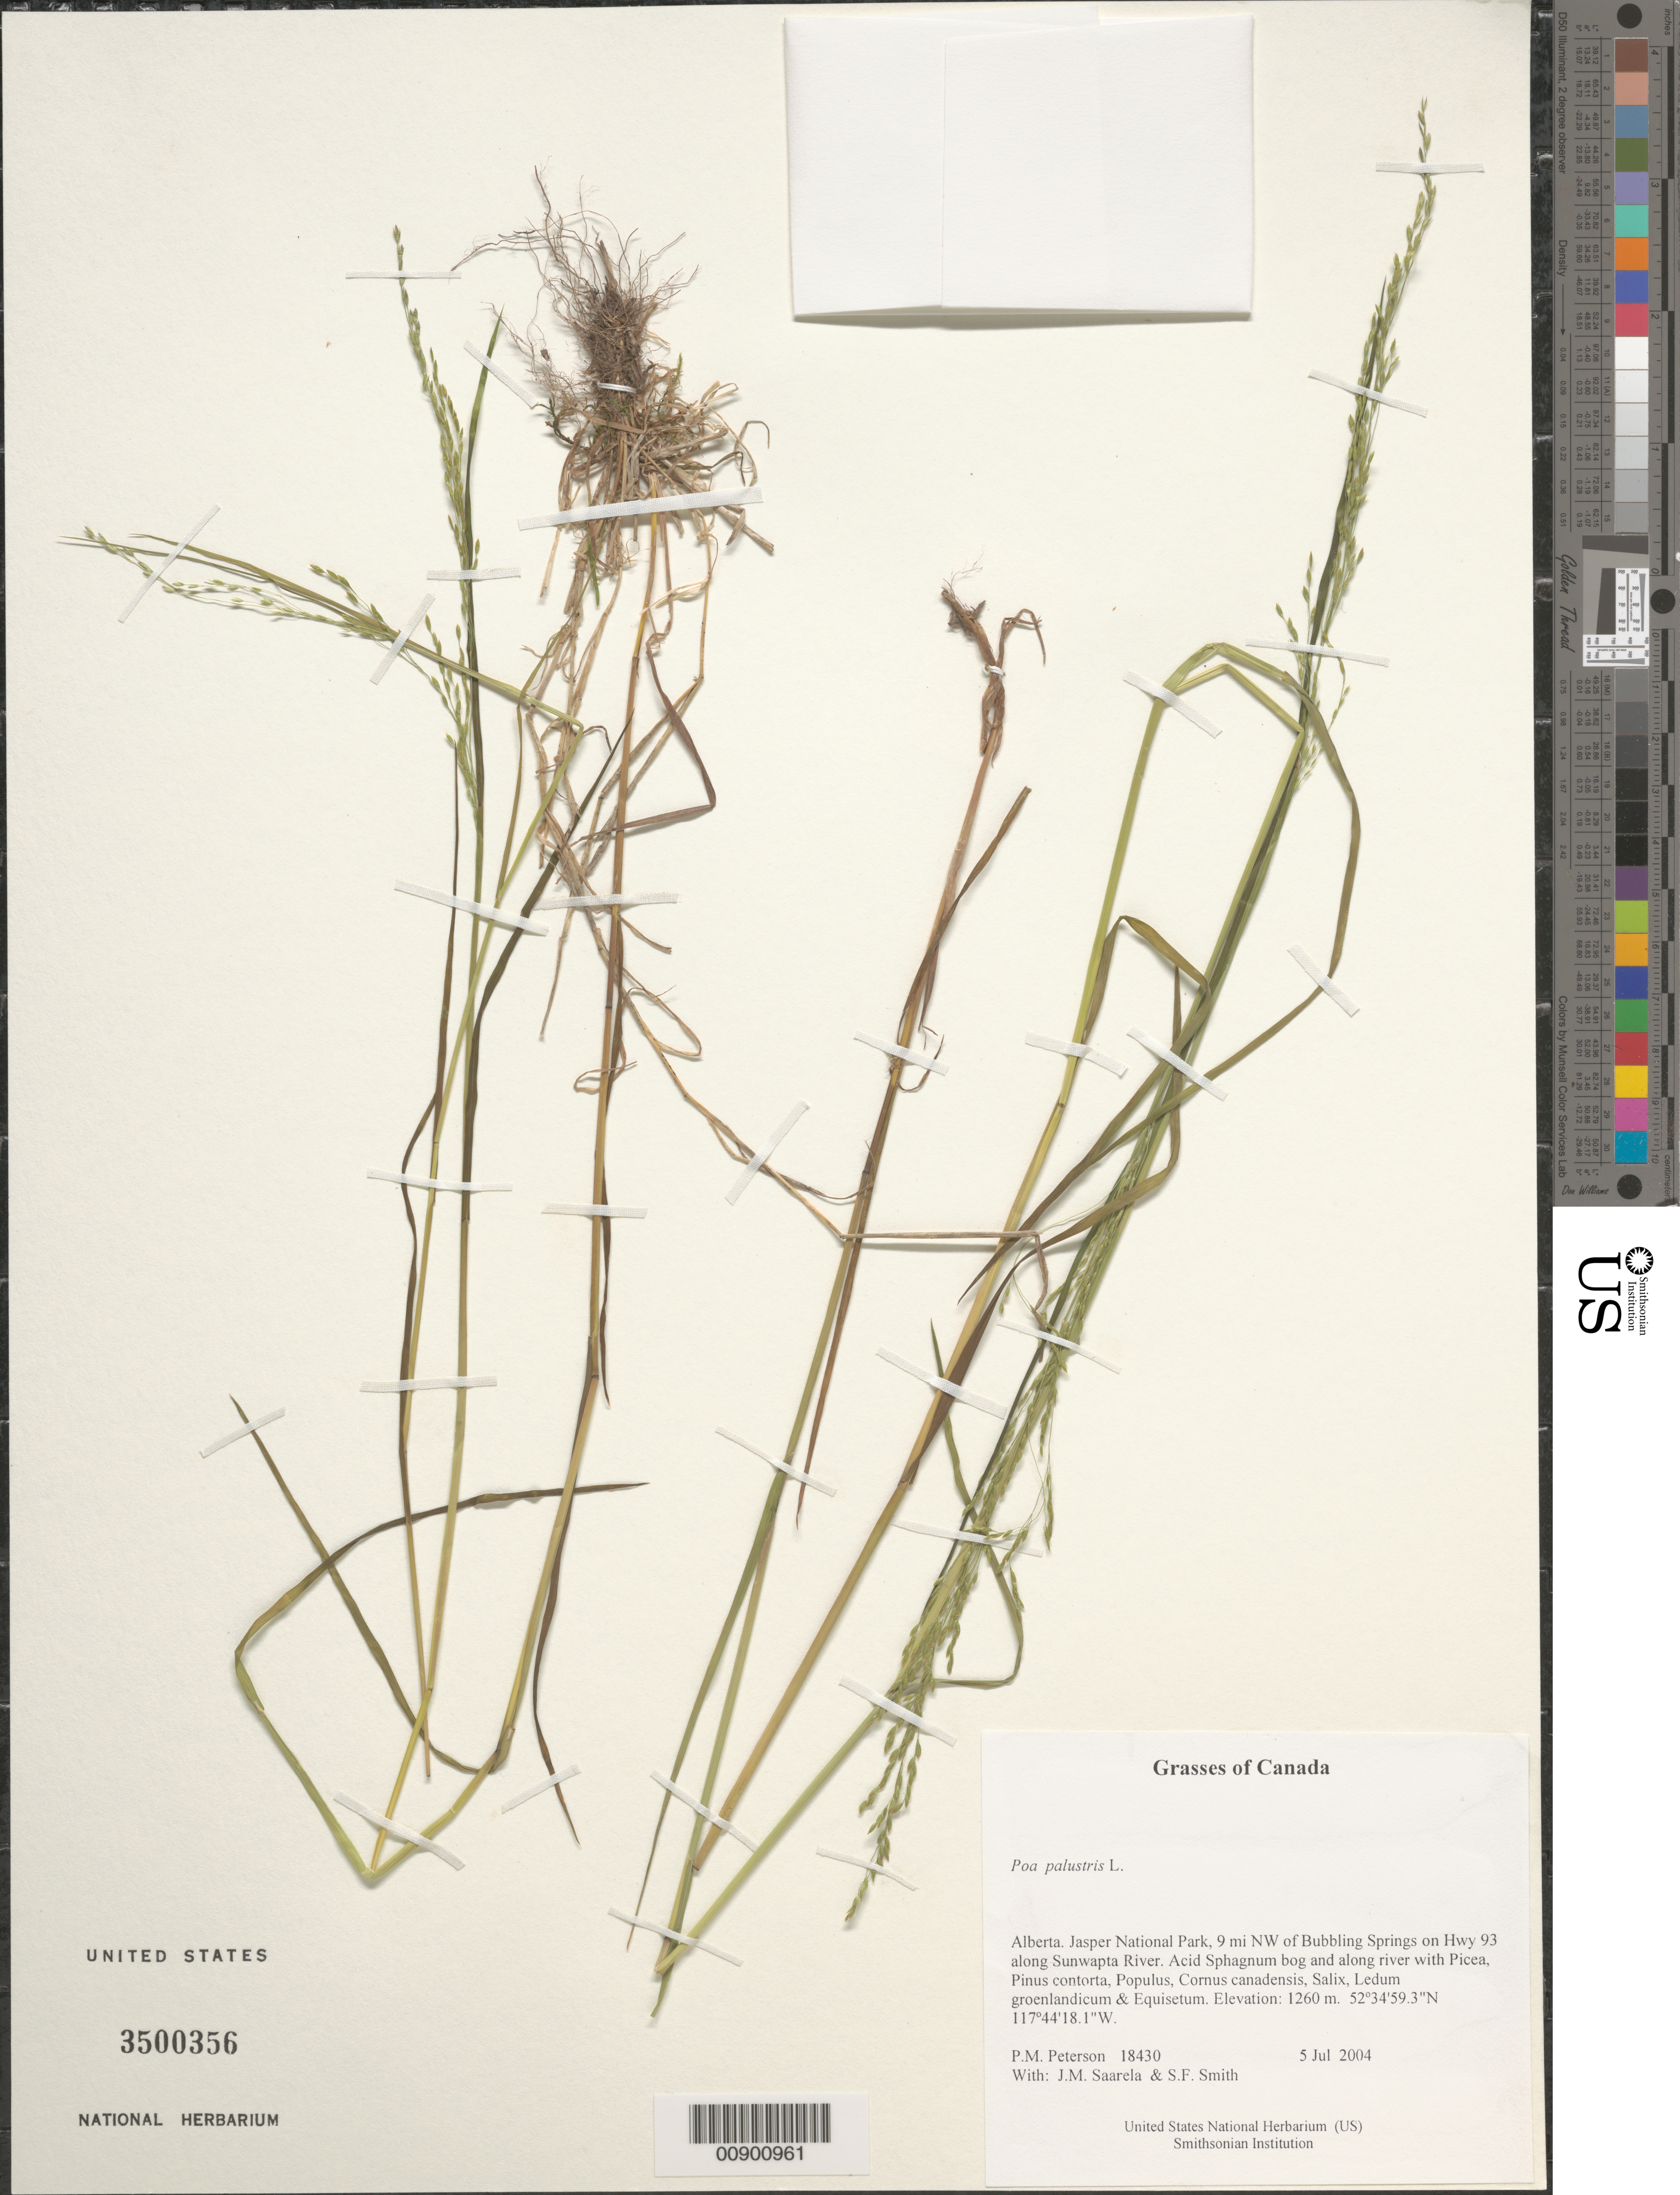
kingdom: Plantae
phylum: Tracheophyta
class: Liliopsida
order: Poales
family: Poaceae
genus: Poa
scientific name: Poa palustris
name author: L.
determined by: Soreng, Robert J., Research Associate (BOT), Smithsonian Institution - National Museum of Natural History (UNITED STATES)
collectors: P. M. Peterson, J. Saarela & S.F. Smith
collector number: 18430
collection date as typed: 05 Jul 2004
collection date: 2004-07-05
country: Canada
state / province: Alberta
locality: Jasper National Park, 9 mi NW of Bubbling Springs on Hwy 93 along Sunwapta River. Acid Sphagnum bog and along river with Picea, Pinus contorta, Populus, Cornus canadensis, Salix, Ledum groenlandicum & Equisetum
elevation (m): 1260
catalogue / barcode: US 3500356